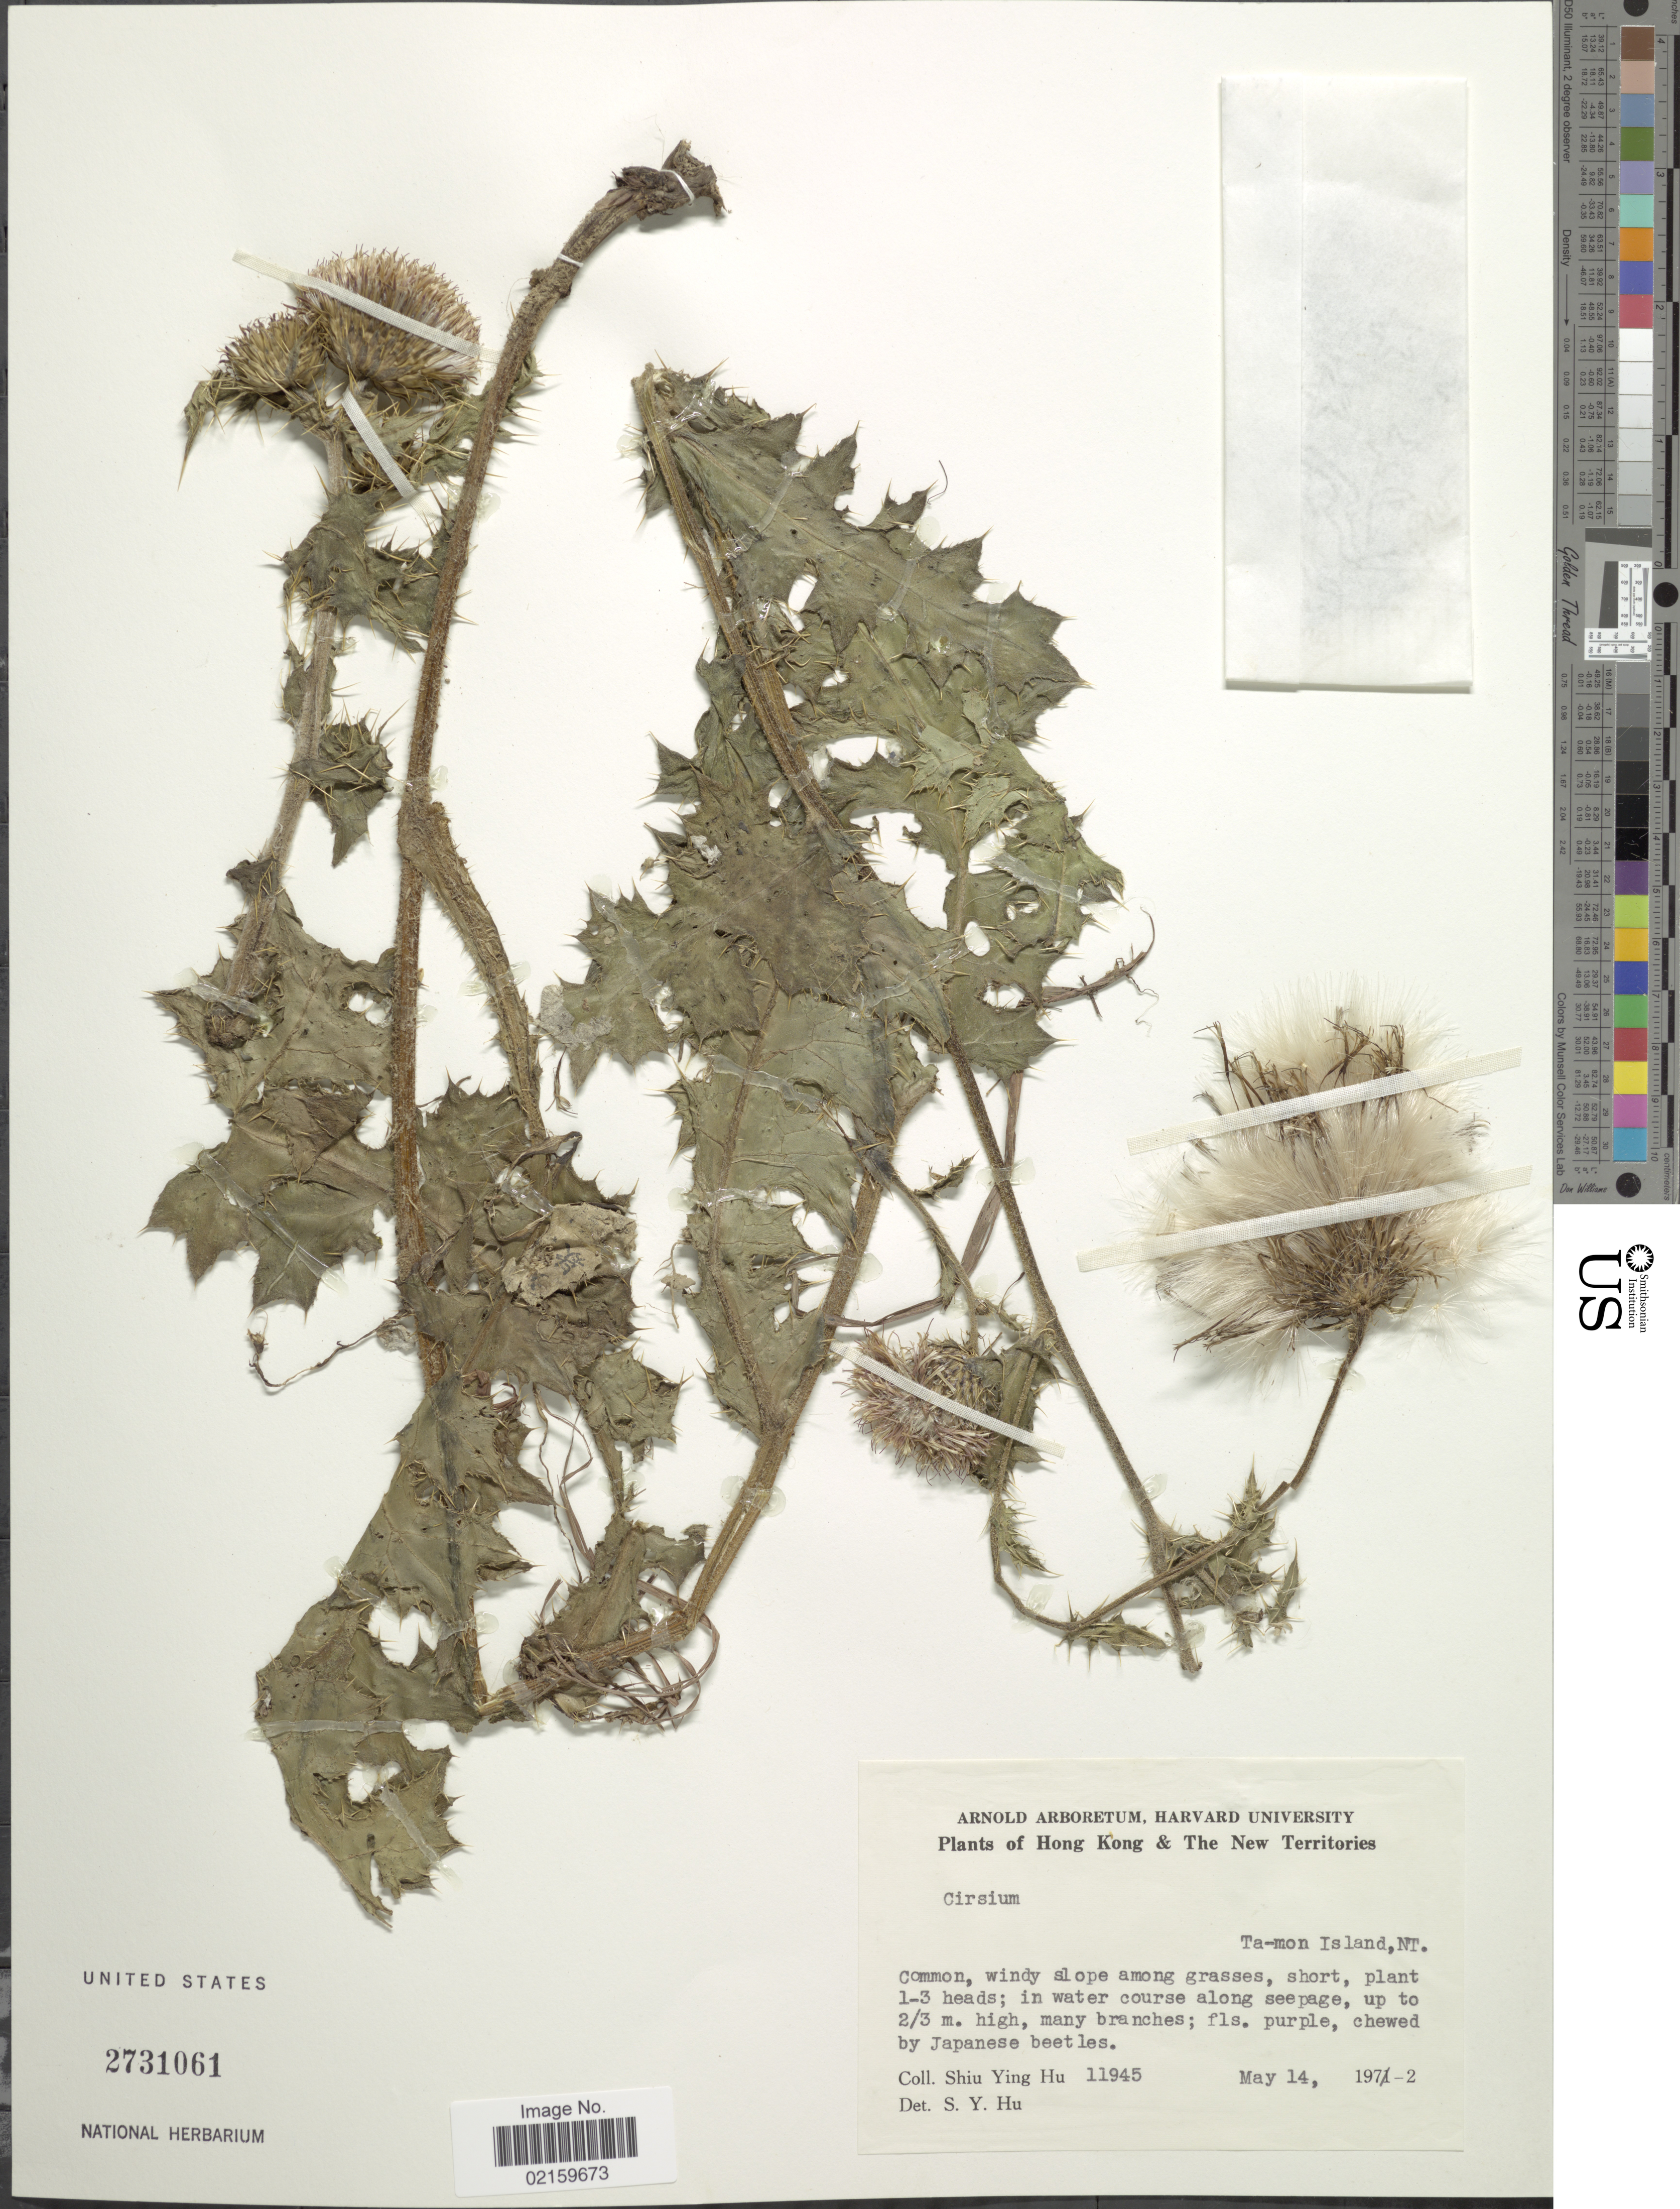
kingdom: Plantae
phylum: Tracheophyta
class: Magnoliopsida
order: Asterales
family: Asteraceae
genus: Cirsium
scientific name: Cirsium sp.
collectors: S. Y. Hu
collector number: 11945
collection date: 1972-05-14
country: China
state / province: Hong Kong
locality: Hong Kong & The New Territories. Ta-mon Island, NT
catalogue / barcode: US 2731061